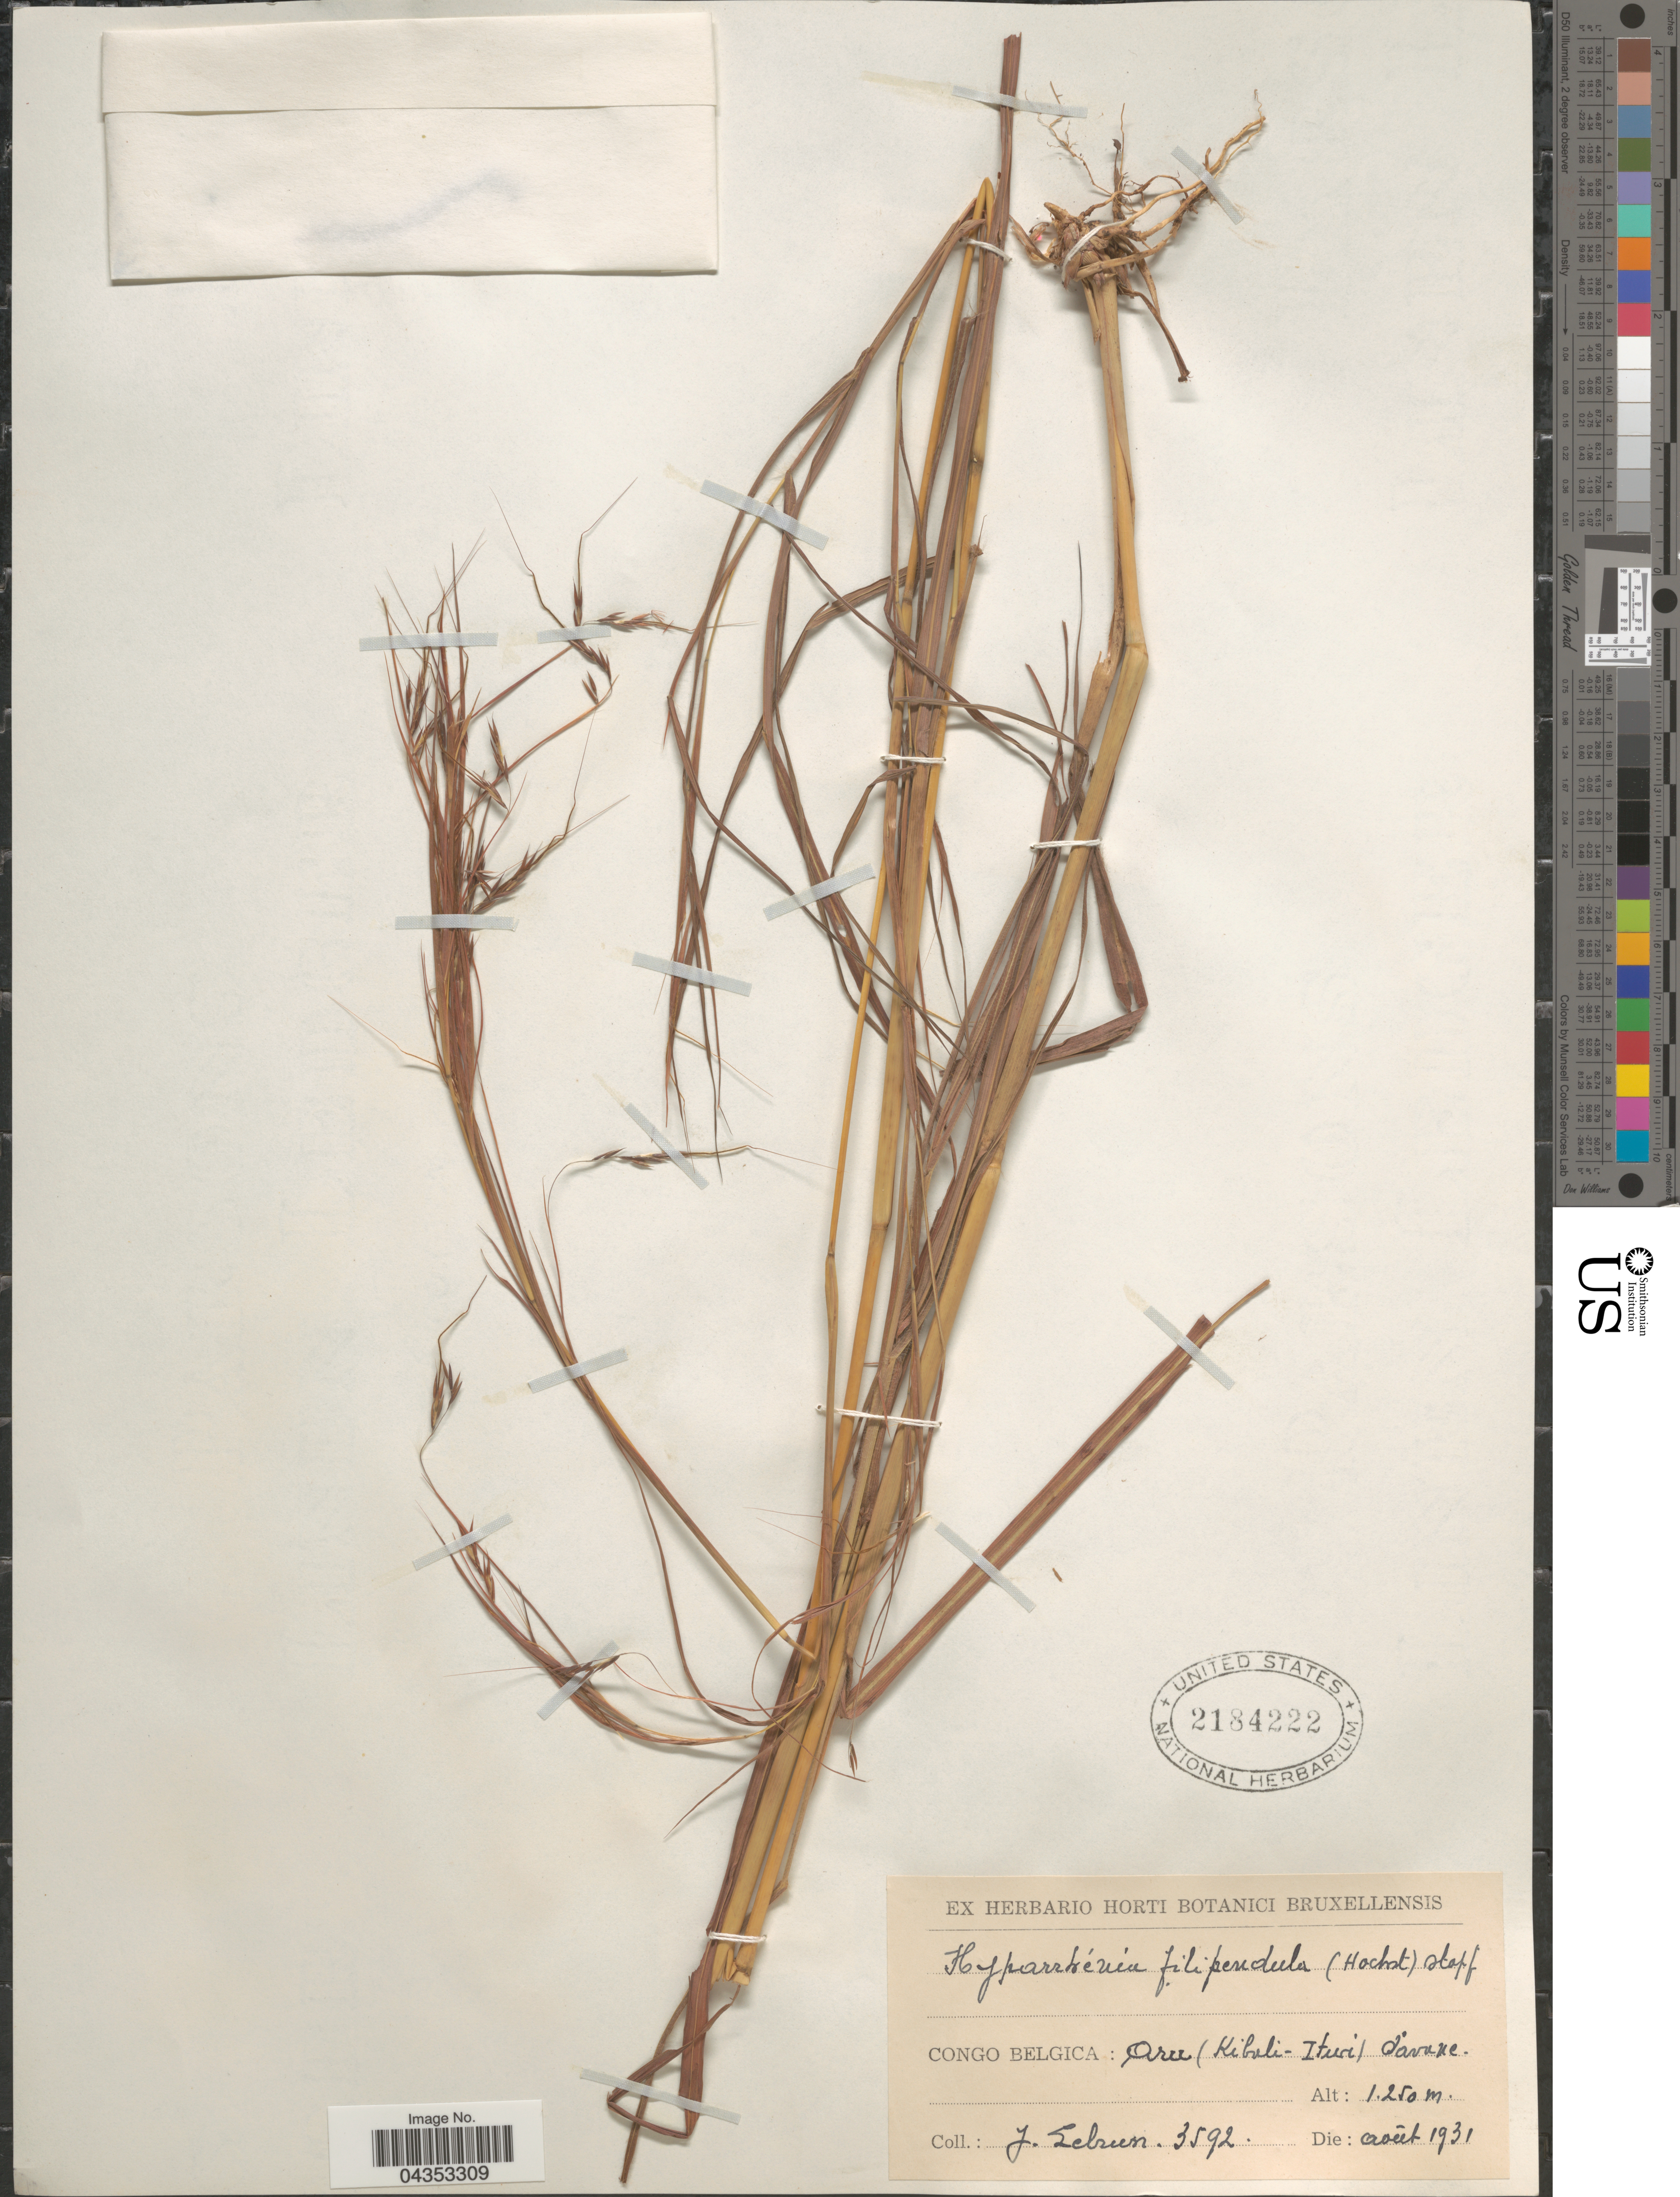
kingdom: Plantae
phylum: Tracheophyta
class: Liliopsida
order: Poales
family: Poaceae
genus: Hyparrhenia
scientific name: Hyparrhenia filipendula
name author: (Hochr.) Stapf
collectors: J. A. Lebrun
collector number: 3592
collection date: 1931-08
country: Congo, Democratic Republic of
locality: Congo Belgica: Oru (Kibuli-Ituri) Savane.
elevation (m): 1250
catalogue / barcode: US 2184222